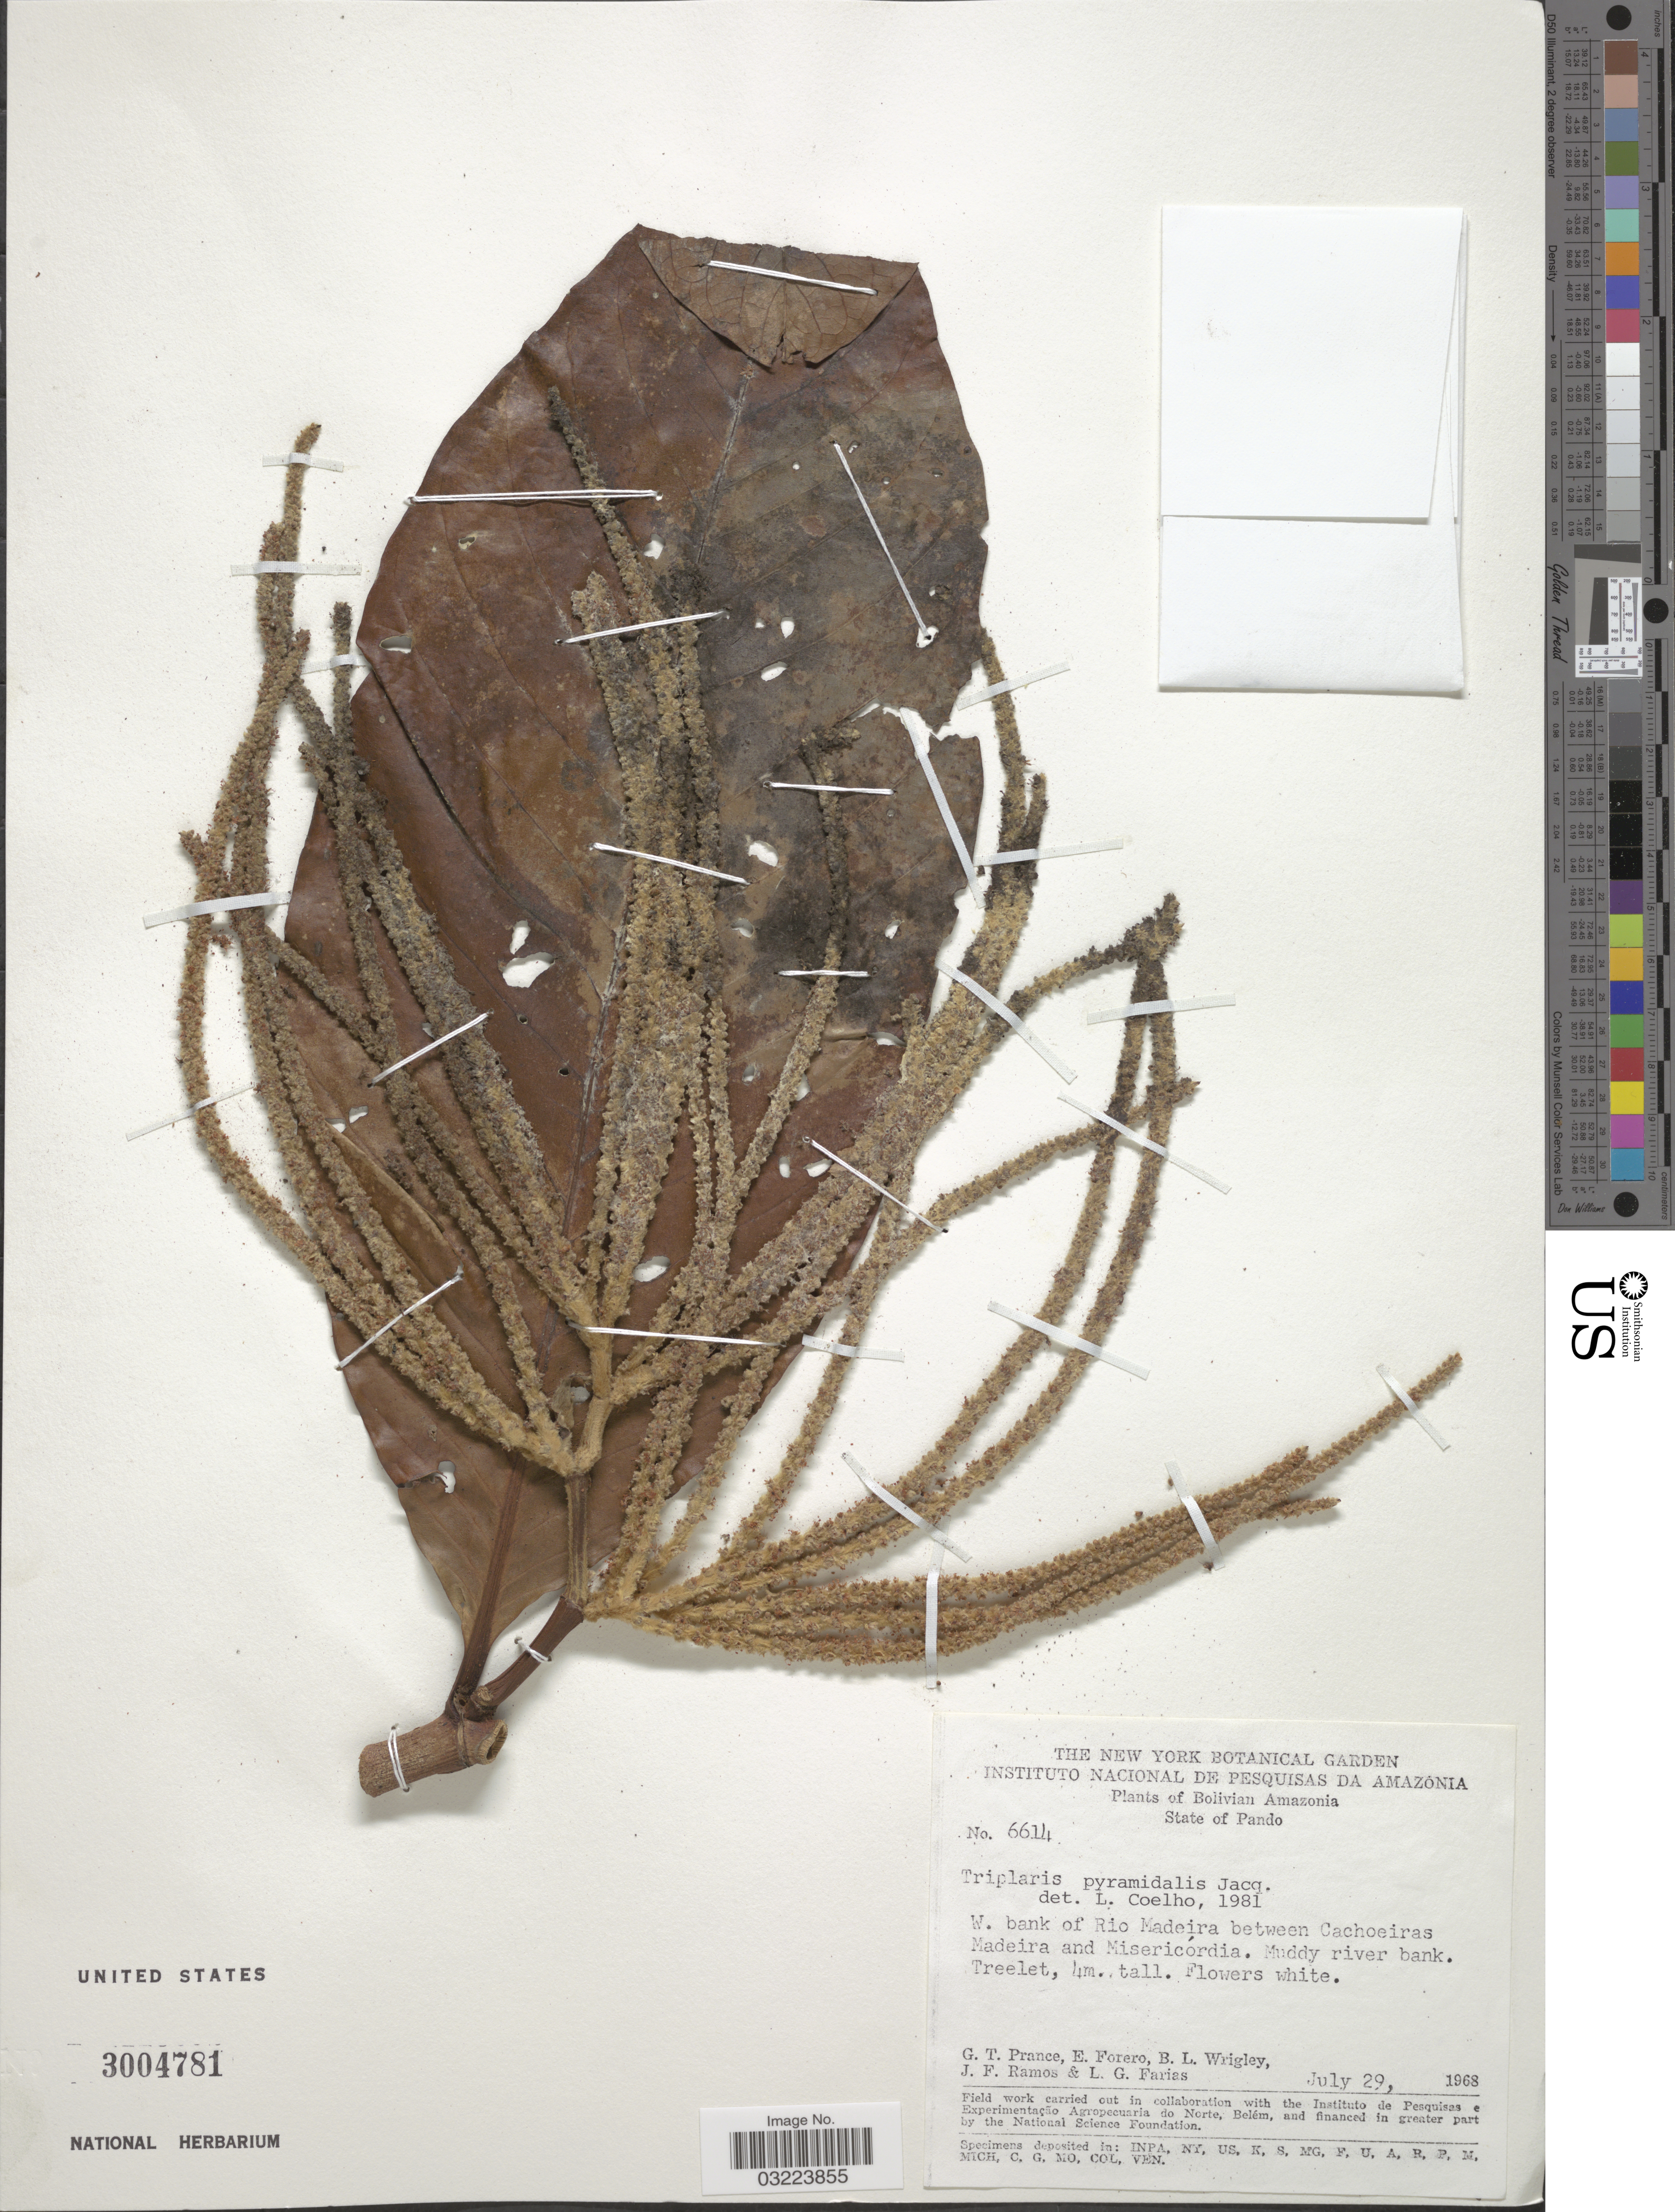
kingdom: Plantae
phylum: Tracheophyta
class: Magnoliopsida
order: Caryophyllales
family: Polygonaceae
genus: Triplaris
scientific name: Triplaris americana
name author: L.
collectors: G. T. Prance, E. Forero, B. L. Wrigley, J. F. Ramos & L. G. Farias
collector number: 6614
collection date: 1968-07-29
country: Bolivia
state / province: Pando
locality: Bolivian Amazonia. W. bank of Rio Madeira between Cachoeiras Madeira and Misericórdia.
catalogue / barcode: US 3004781